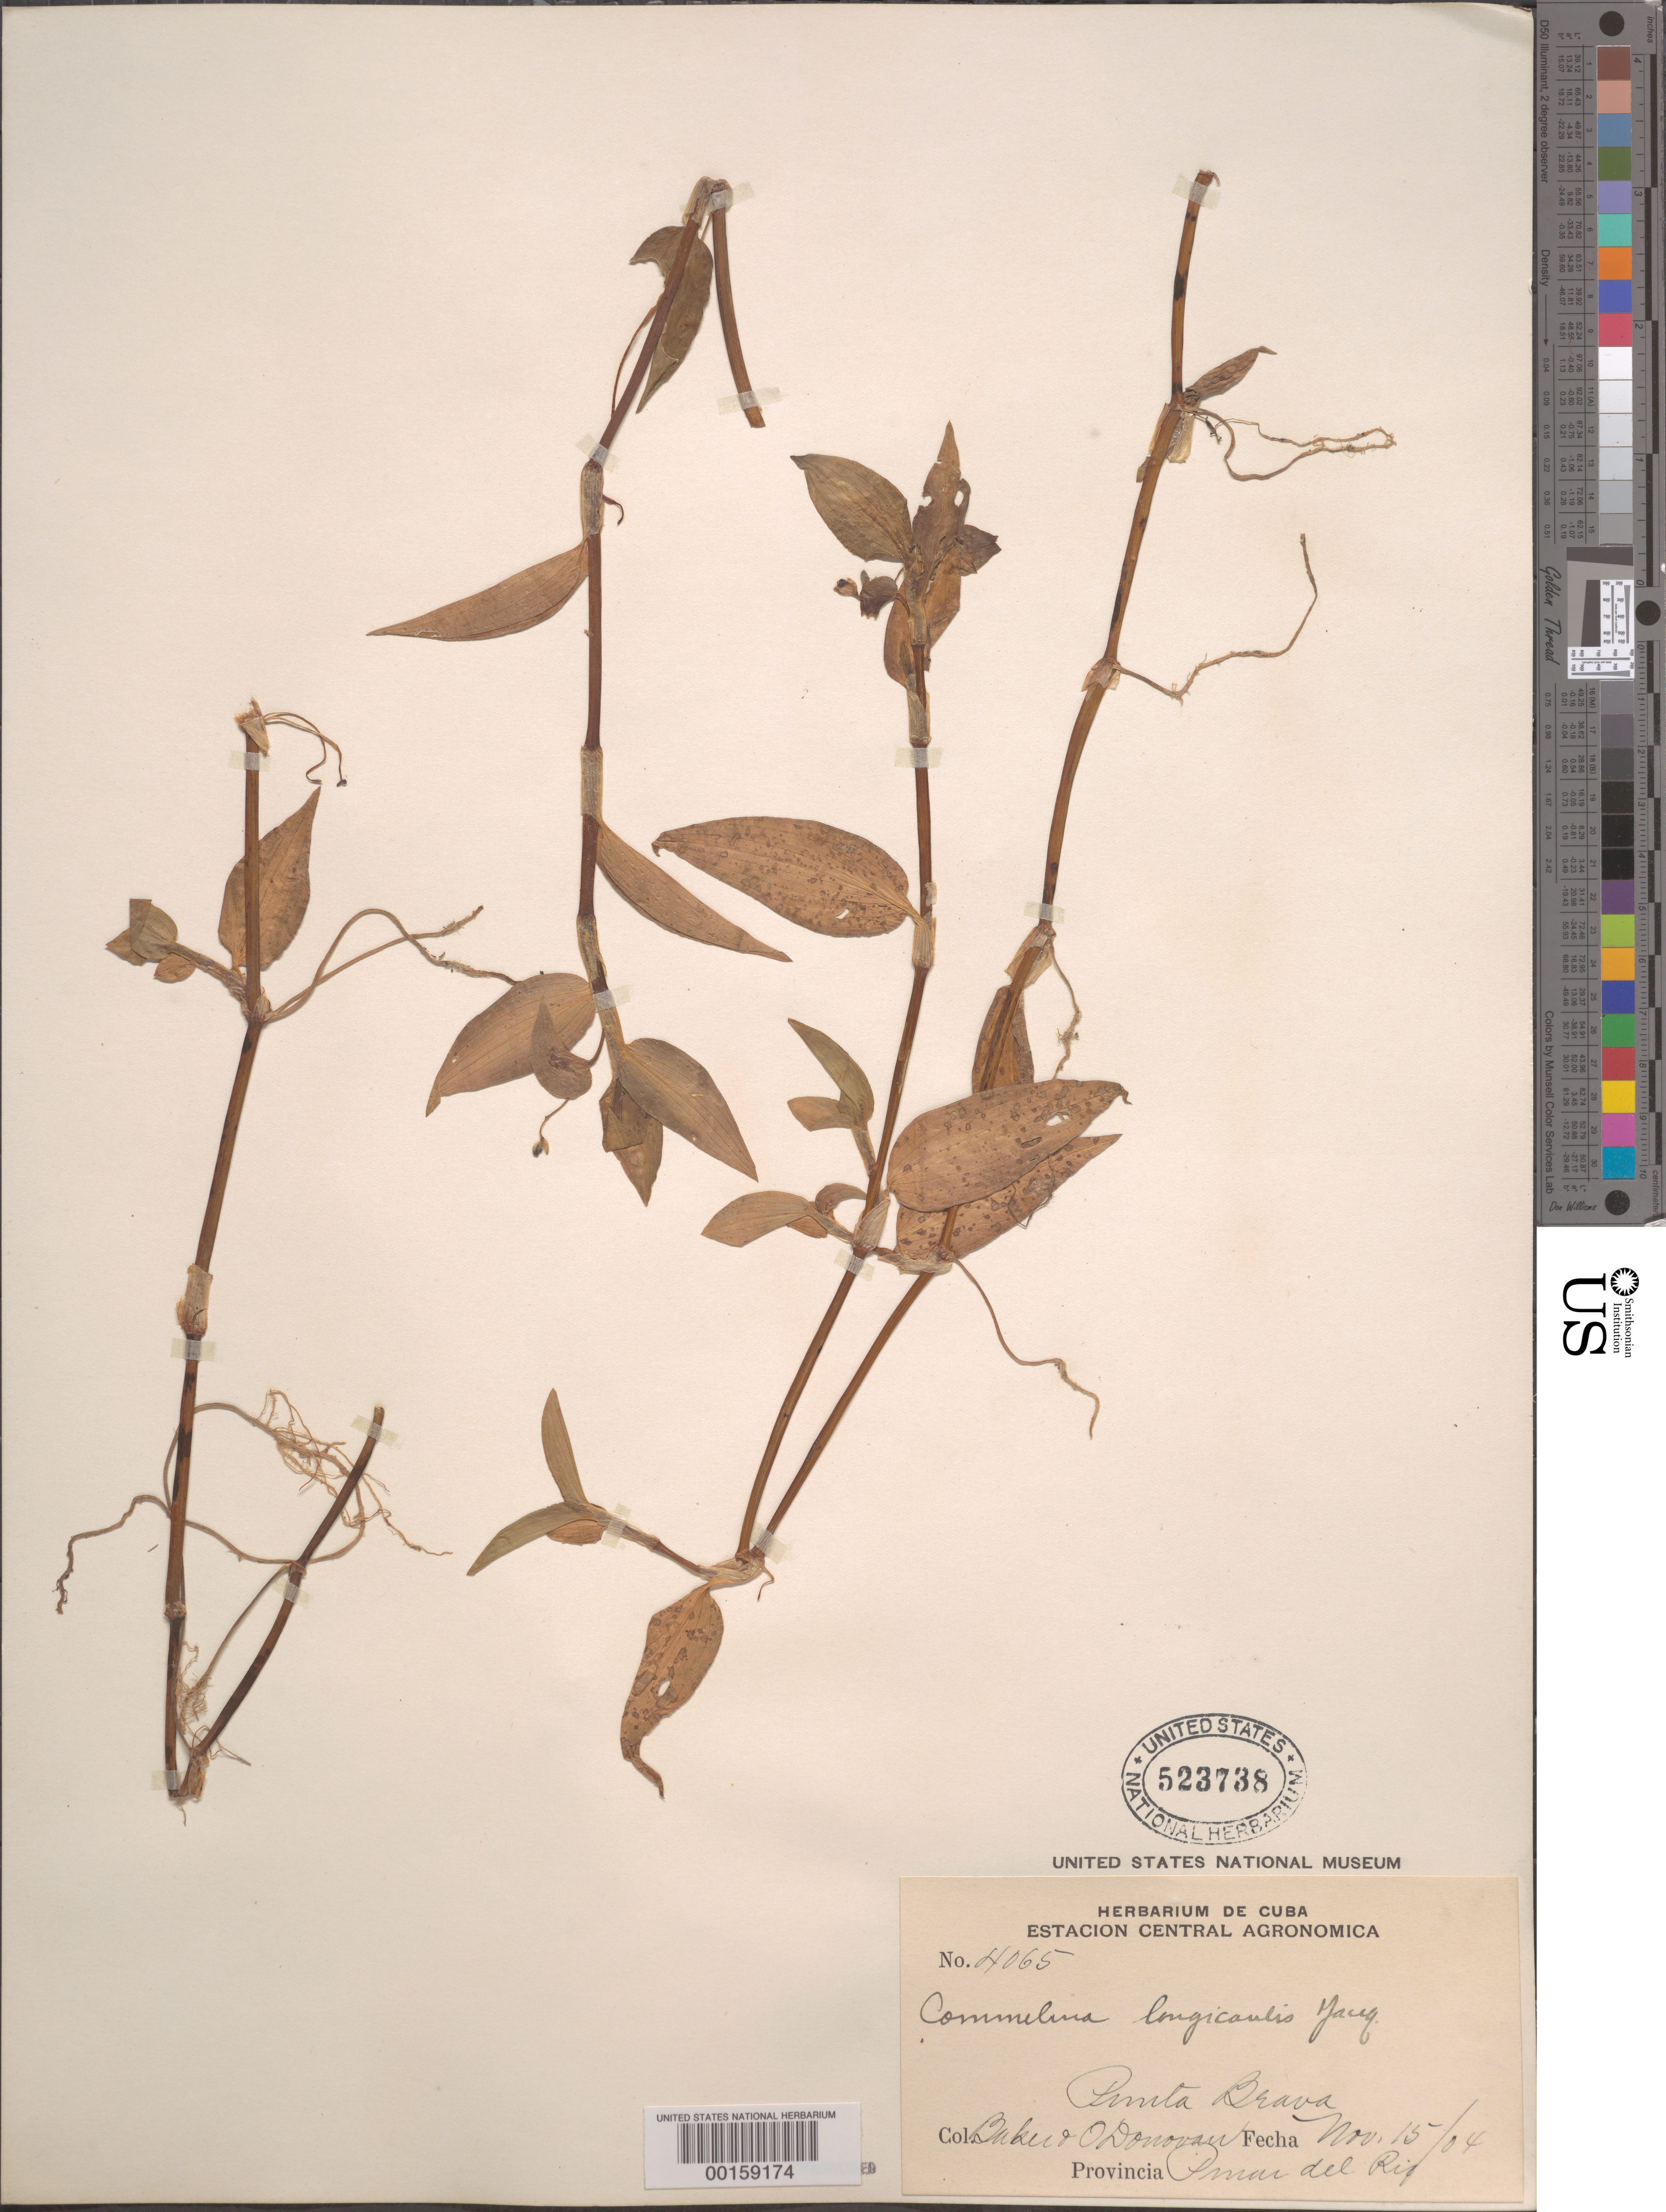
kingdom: Plantae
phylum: Tracheophyta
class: Liliopsida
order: Commelinales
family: Commelinaceae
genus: Commelina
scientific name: Commelina diffusa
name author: Burm. f.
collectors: -- Baker & -. Donovan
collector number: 4065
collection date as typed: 15 Nov 1904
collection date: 1904-11-15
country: Cuba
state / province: Pinar del Río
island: Greater Antilles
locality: Pinita brava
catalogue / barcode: US 523738